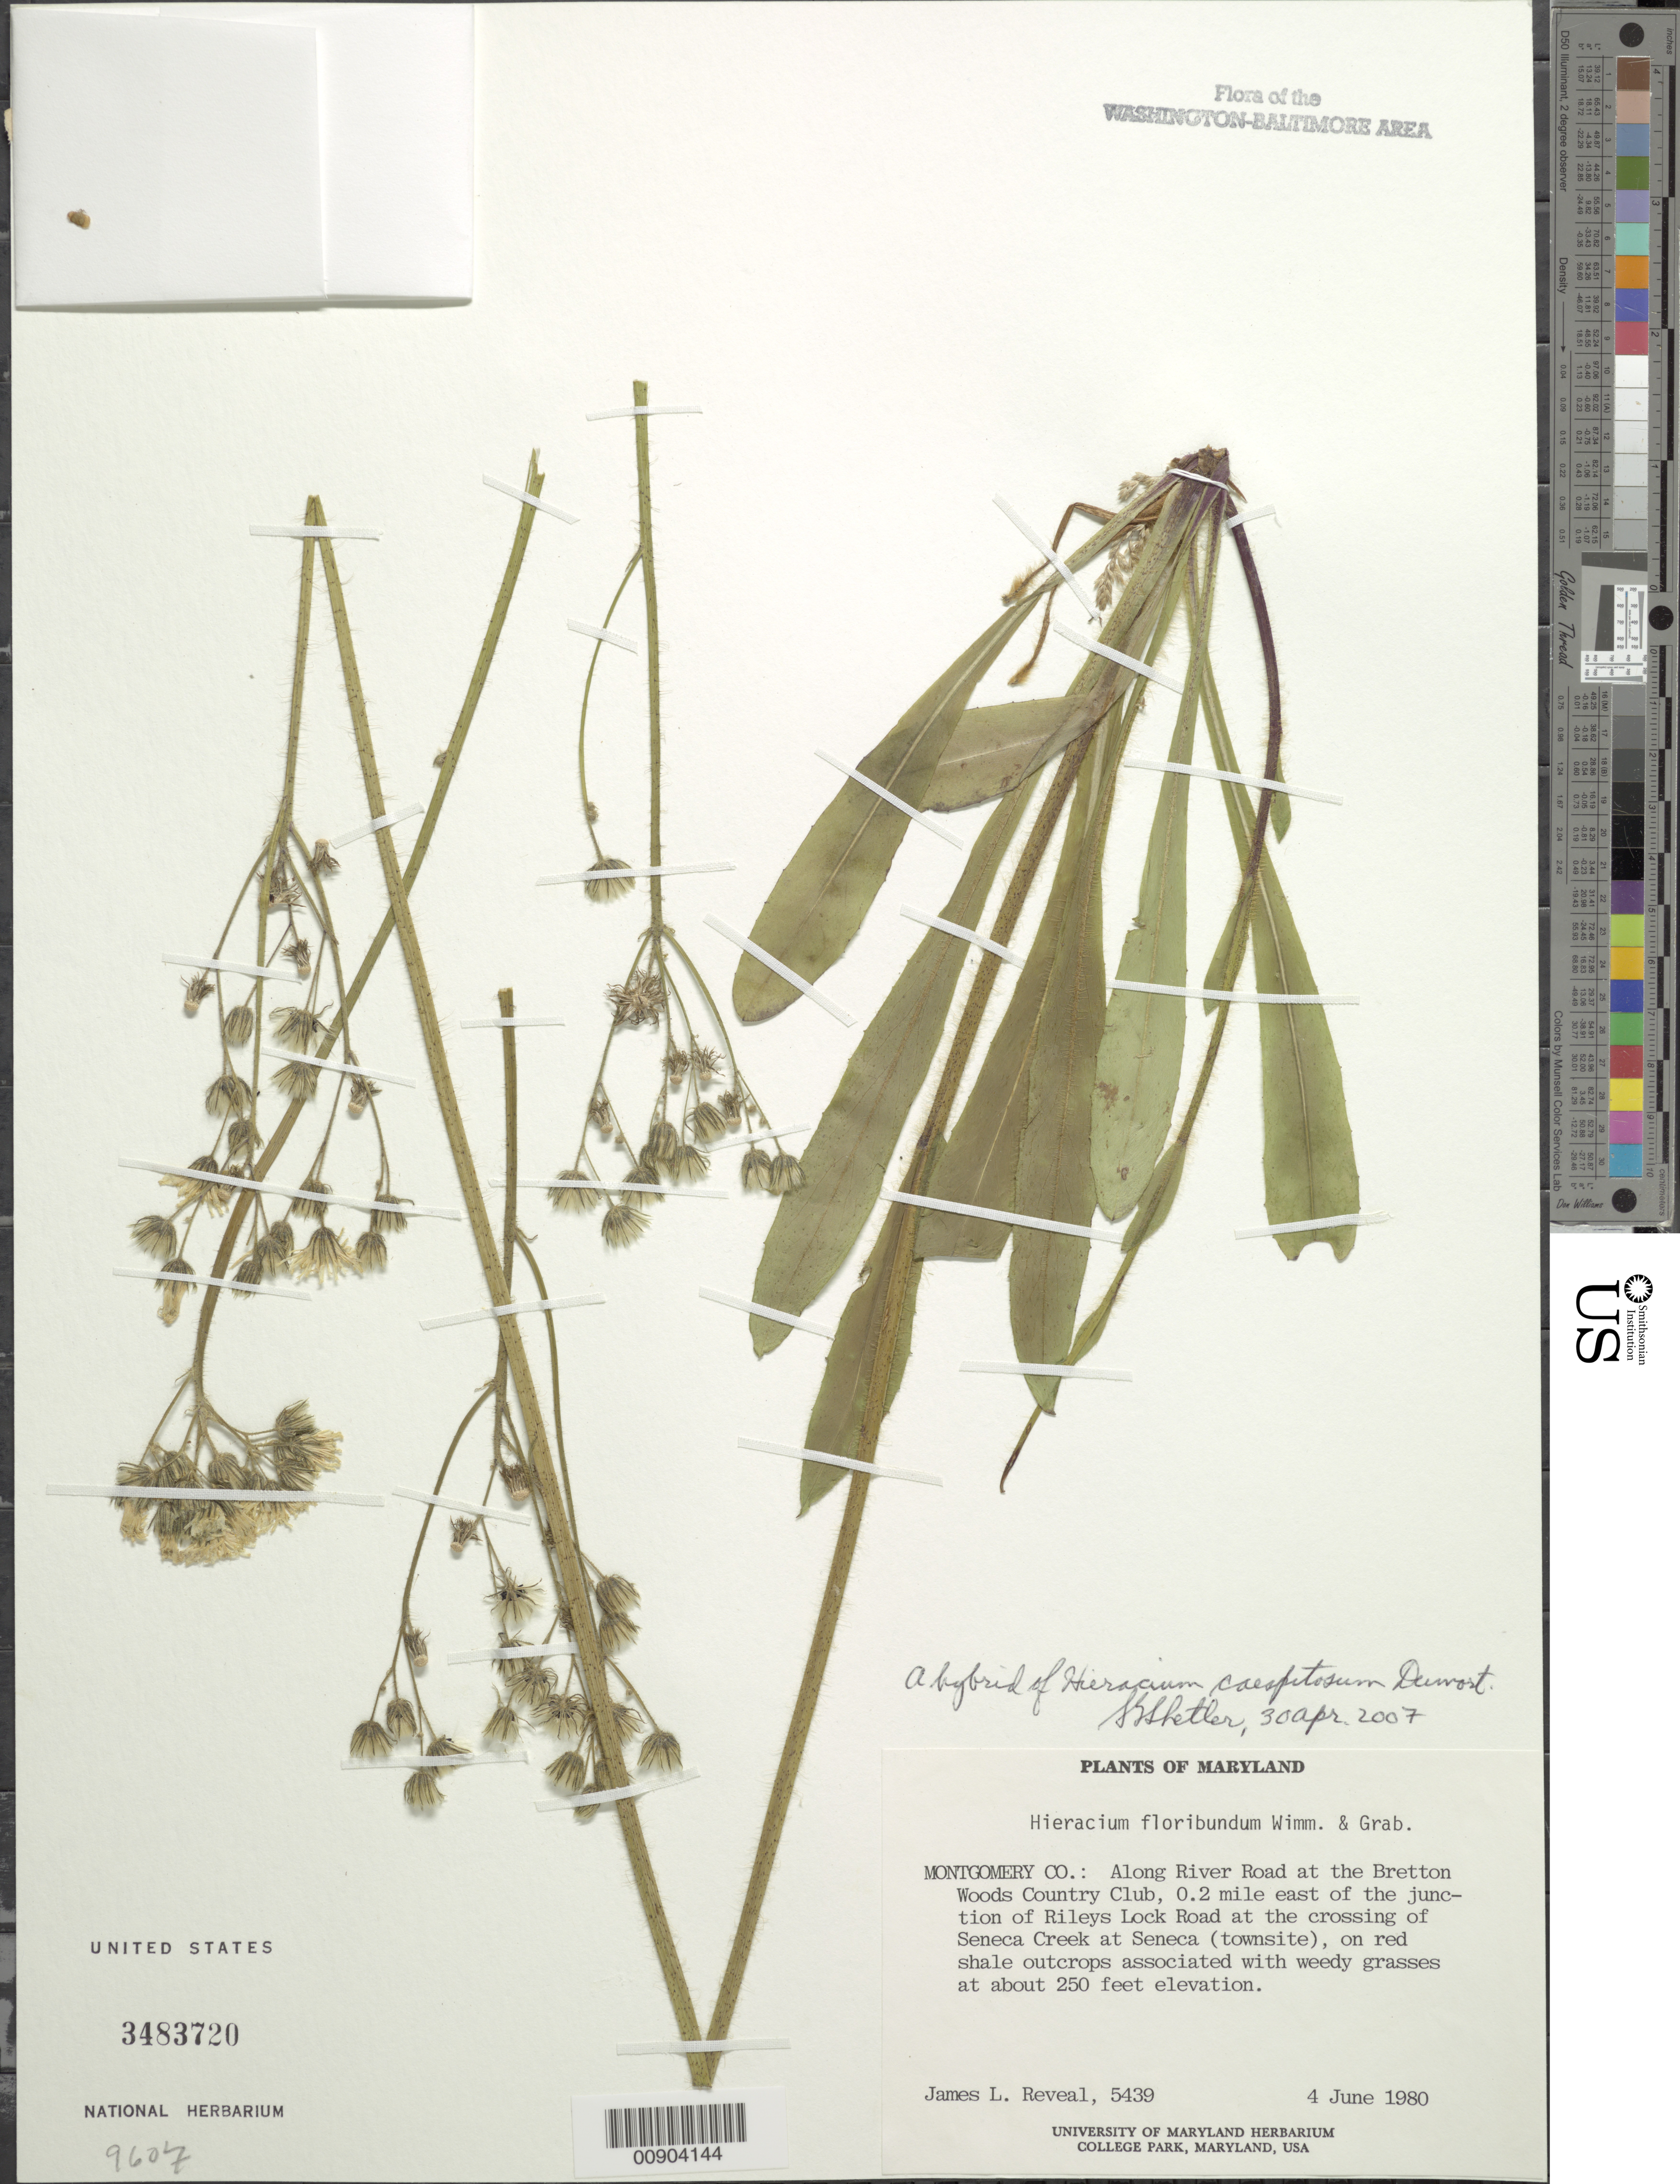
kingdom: Plantae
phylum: Tracheophyta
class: Magnoliopsida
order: Asterales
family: Asteraceae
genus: Pilosella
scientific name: Pilosella caespitosa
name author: (Dumort.) P. D. Sell & C. West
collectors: J. L. Reveal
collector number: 5439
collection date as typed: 4 June 1980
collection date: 1980-06-04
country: United States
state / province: Maryland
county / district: Montgomery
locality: Along River Road at the Bretton Woods Country Club, 0.2 mile east of the junction of Rileys Lock Road at the crossing of Seneca Creek at Seneca (townsite).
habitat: on red shale outcrops associated with weedy grasses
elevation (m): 76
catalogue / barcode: US 3483720